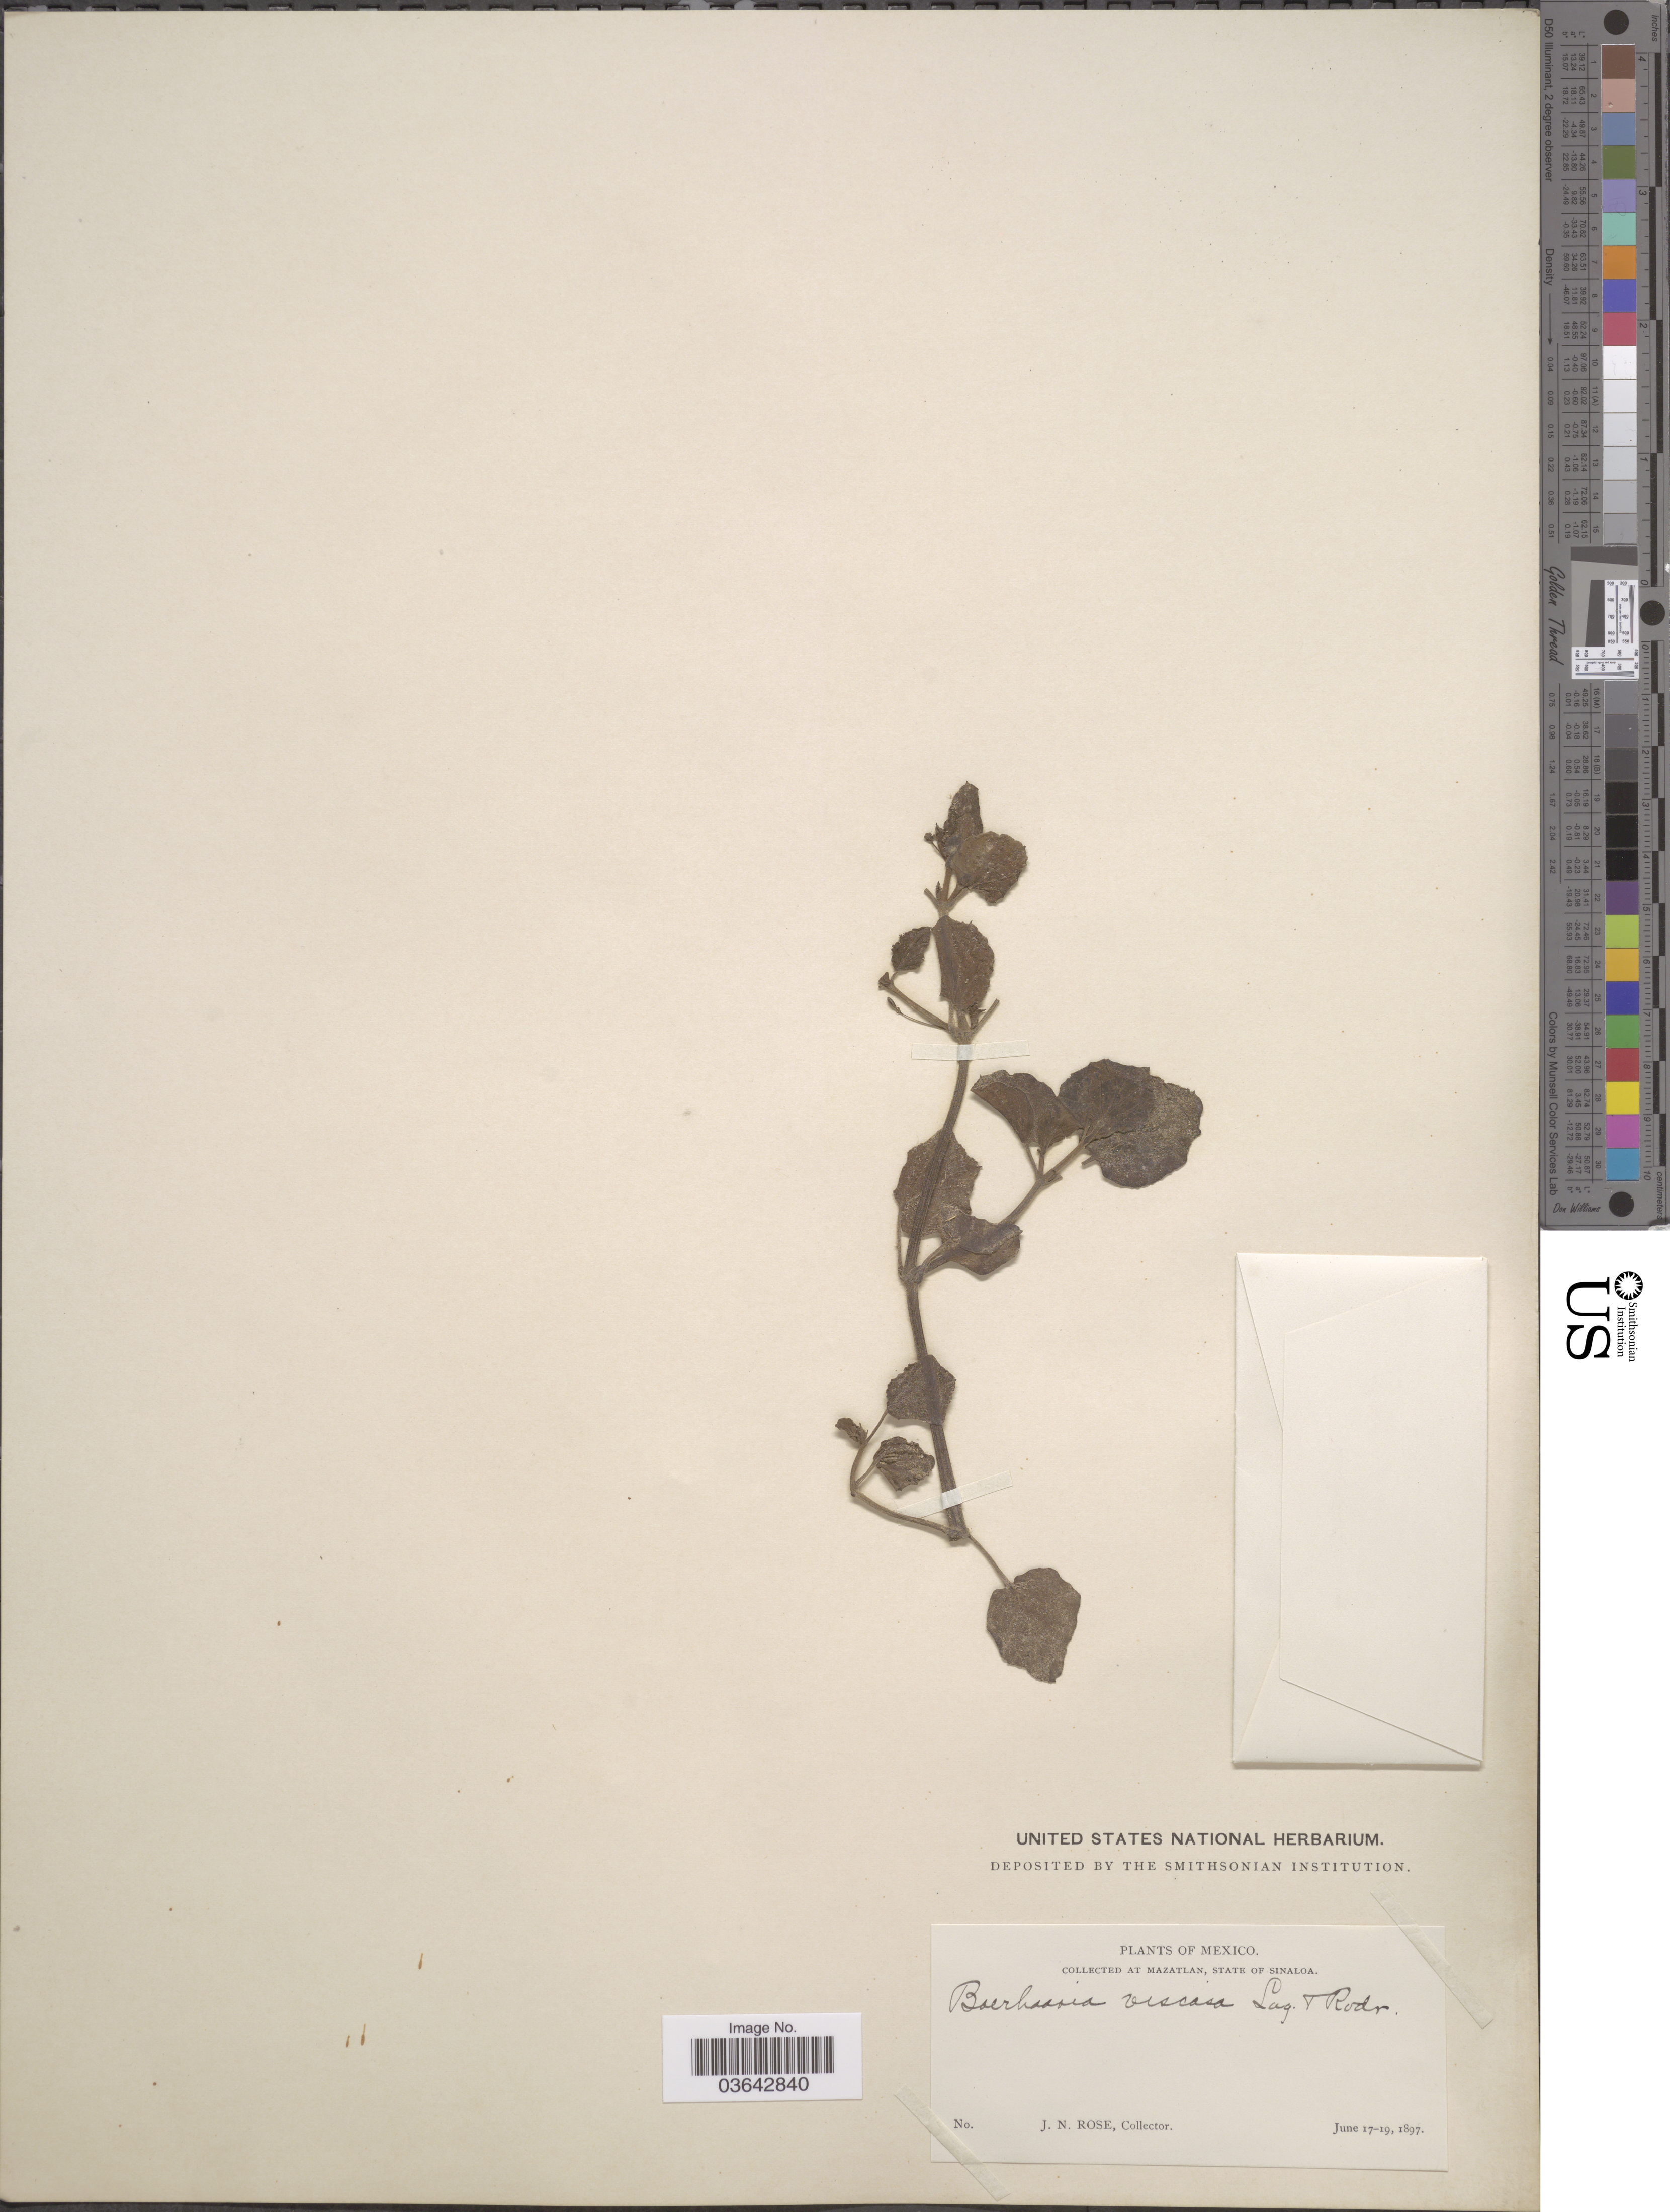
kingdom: Plantae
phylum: Tracheophyta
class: Magnoliopsida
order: Caryophyllales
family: Nyctaginaceae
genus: Boerhavia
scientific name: Boerhavia caribaea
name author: Jacq.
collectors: J. N. Rose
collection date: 1897-06-17/1897-06-19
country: Mexico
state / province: Sinaloa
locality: At Mazatlan.